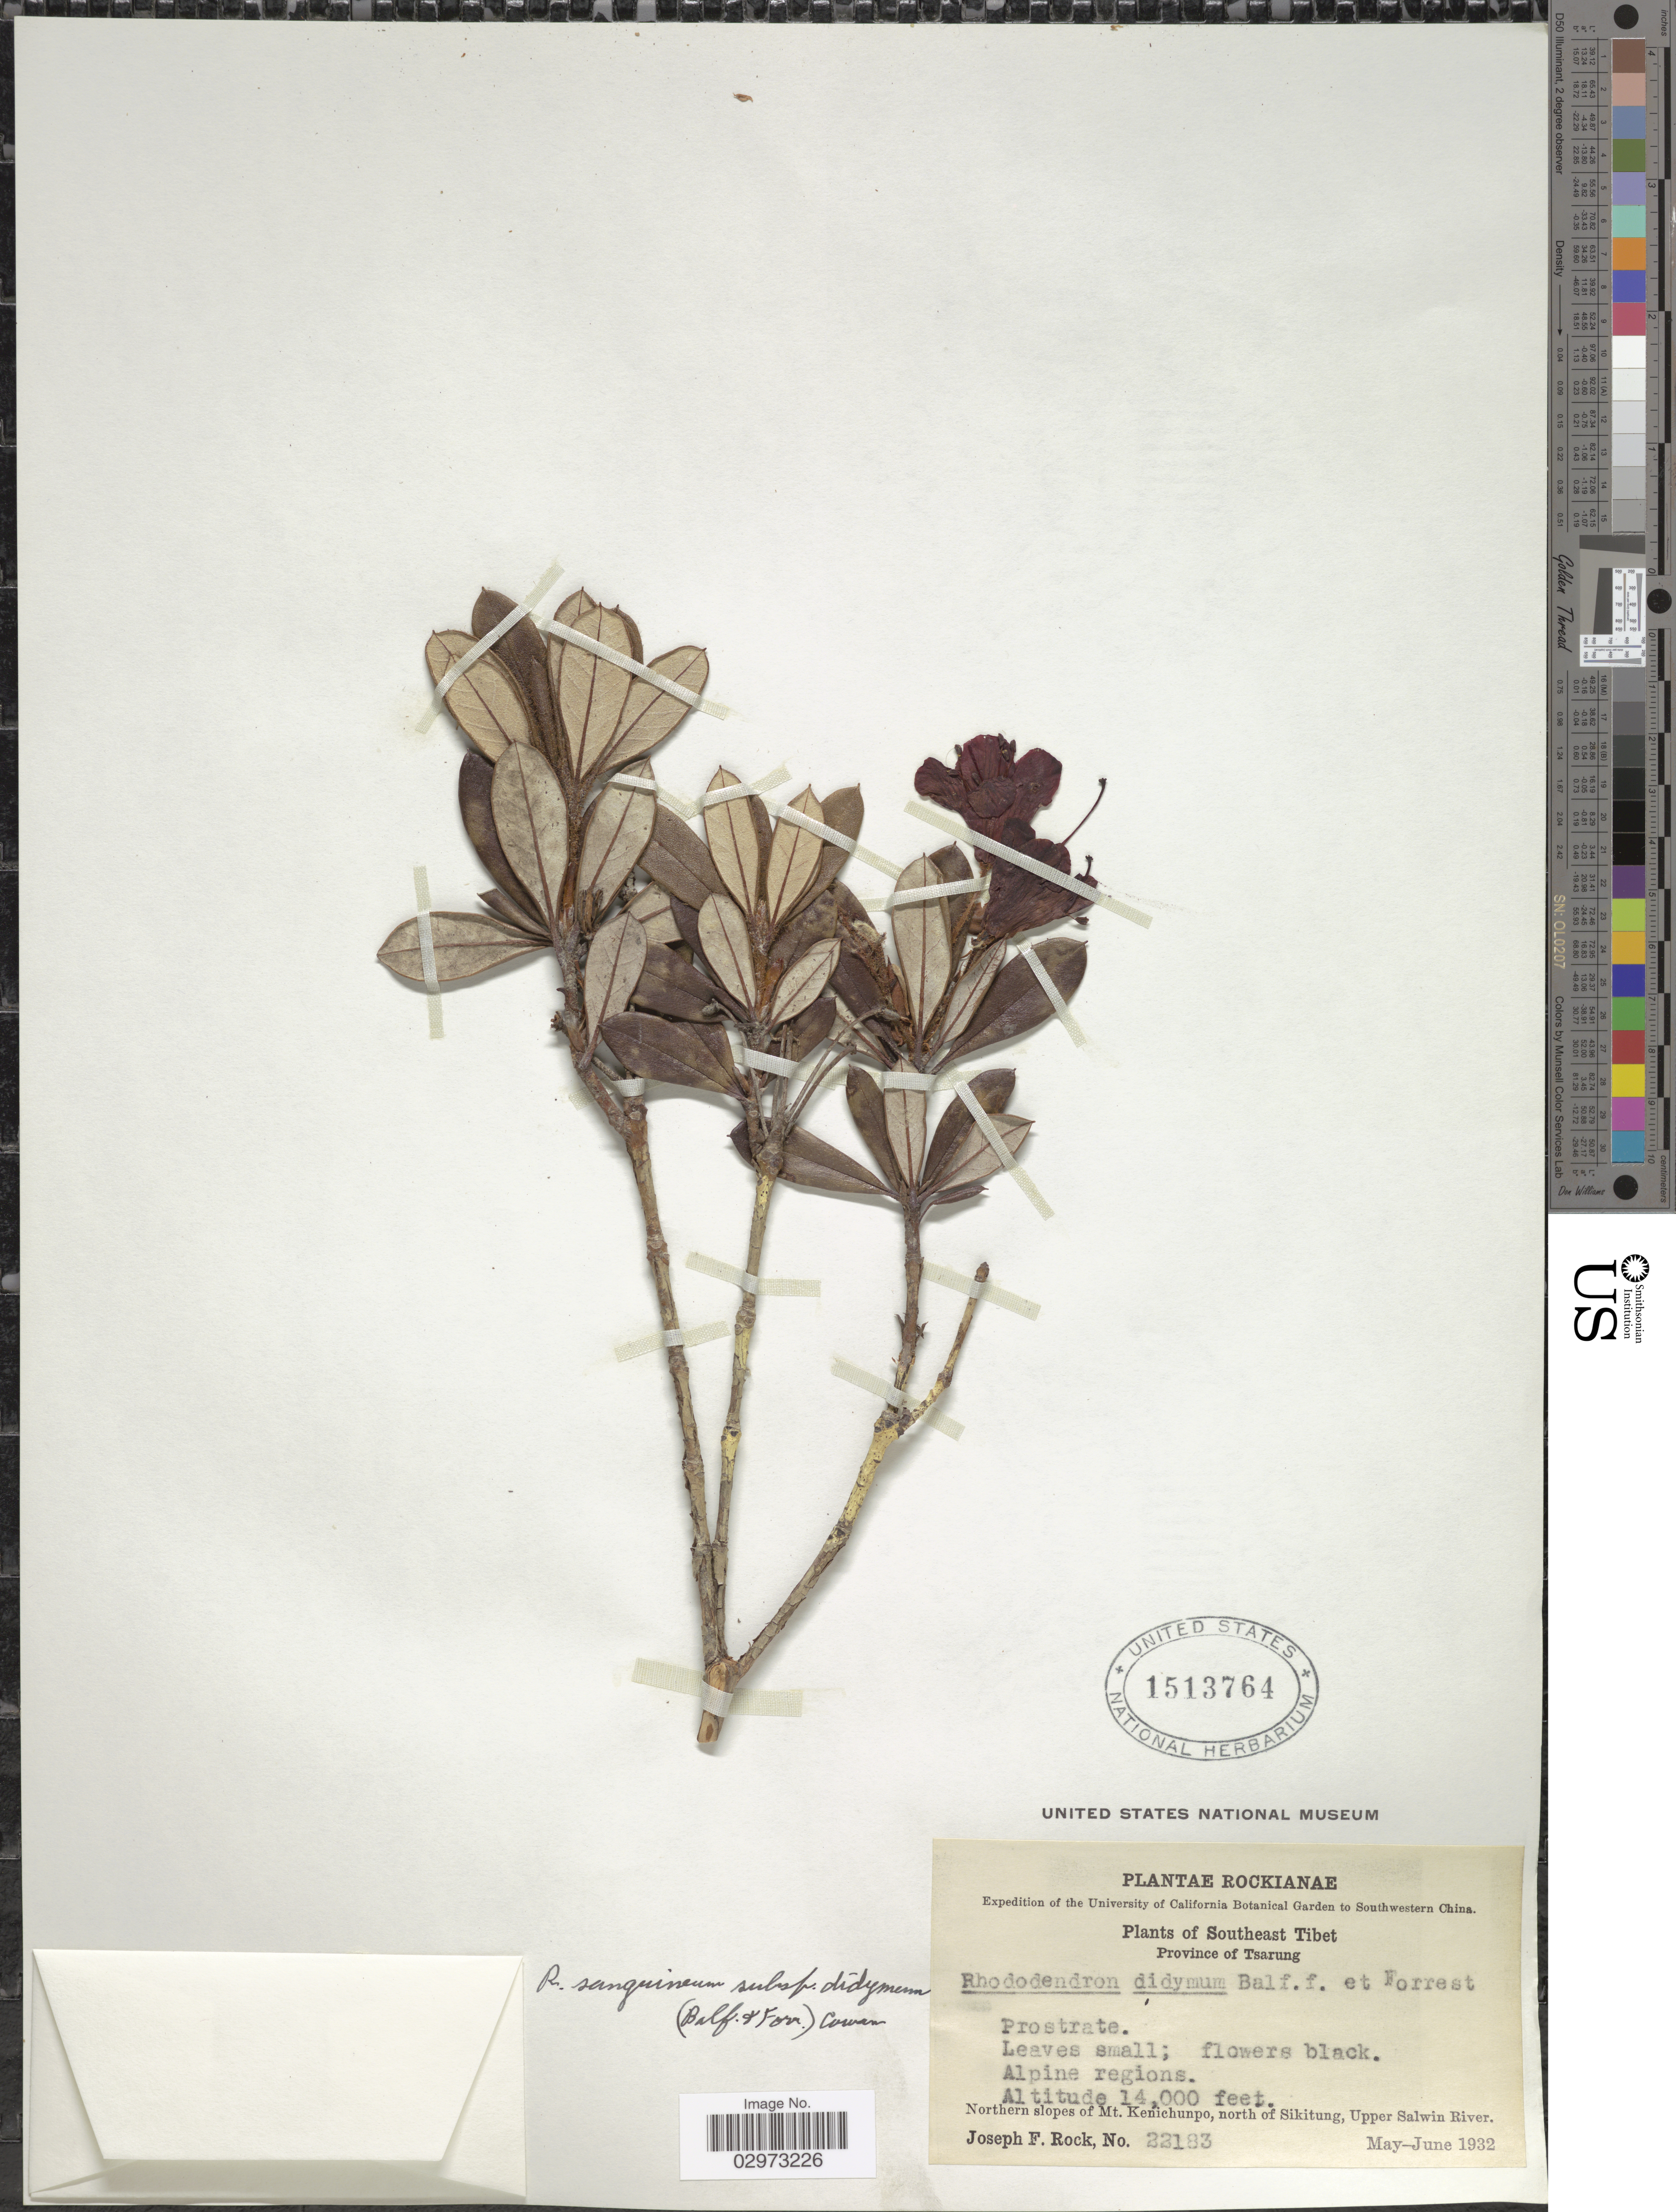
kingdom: Plantae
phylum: Tracheophyta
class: Magnoliopsida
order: Ericales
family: Ericaceae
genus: Rhododendron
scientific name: Rhododendron sanguineum subsp. didymoides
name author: (Tagg & Forrest) Cowan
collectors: J. F. Rock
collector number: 22183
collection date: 1932-05/1932-06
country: China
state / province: Xizang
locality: Southwestern China. Southeast Tibet. Province of Tsarung. Alpine regions. Northern slopes of Mt. Kenichunpo, north of Sikitung, Upper Salwin River.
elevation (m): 4267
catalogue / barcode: US 1513764